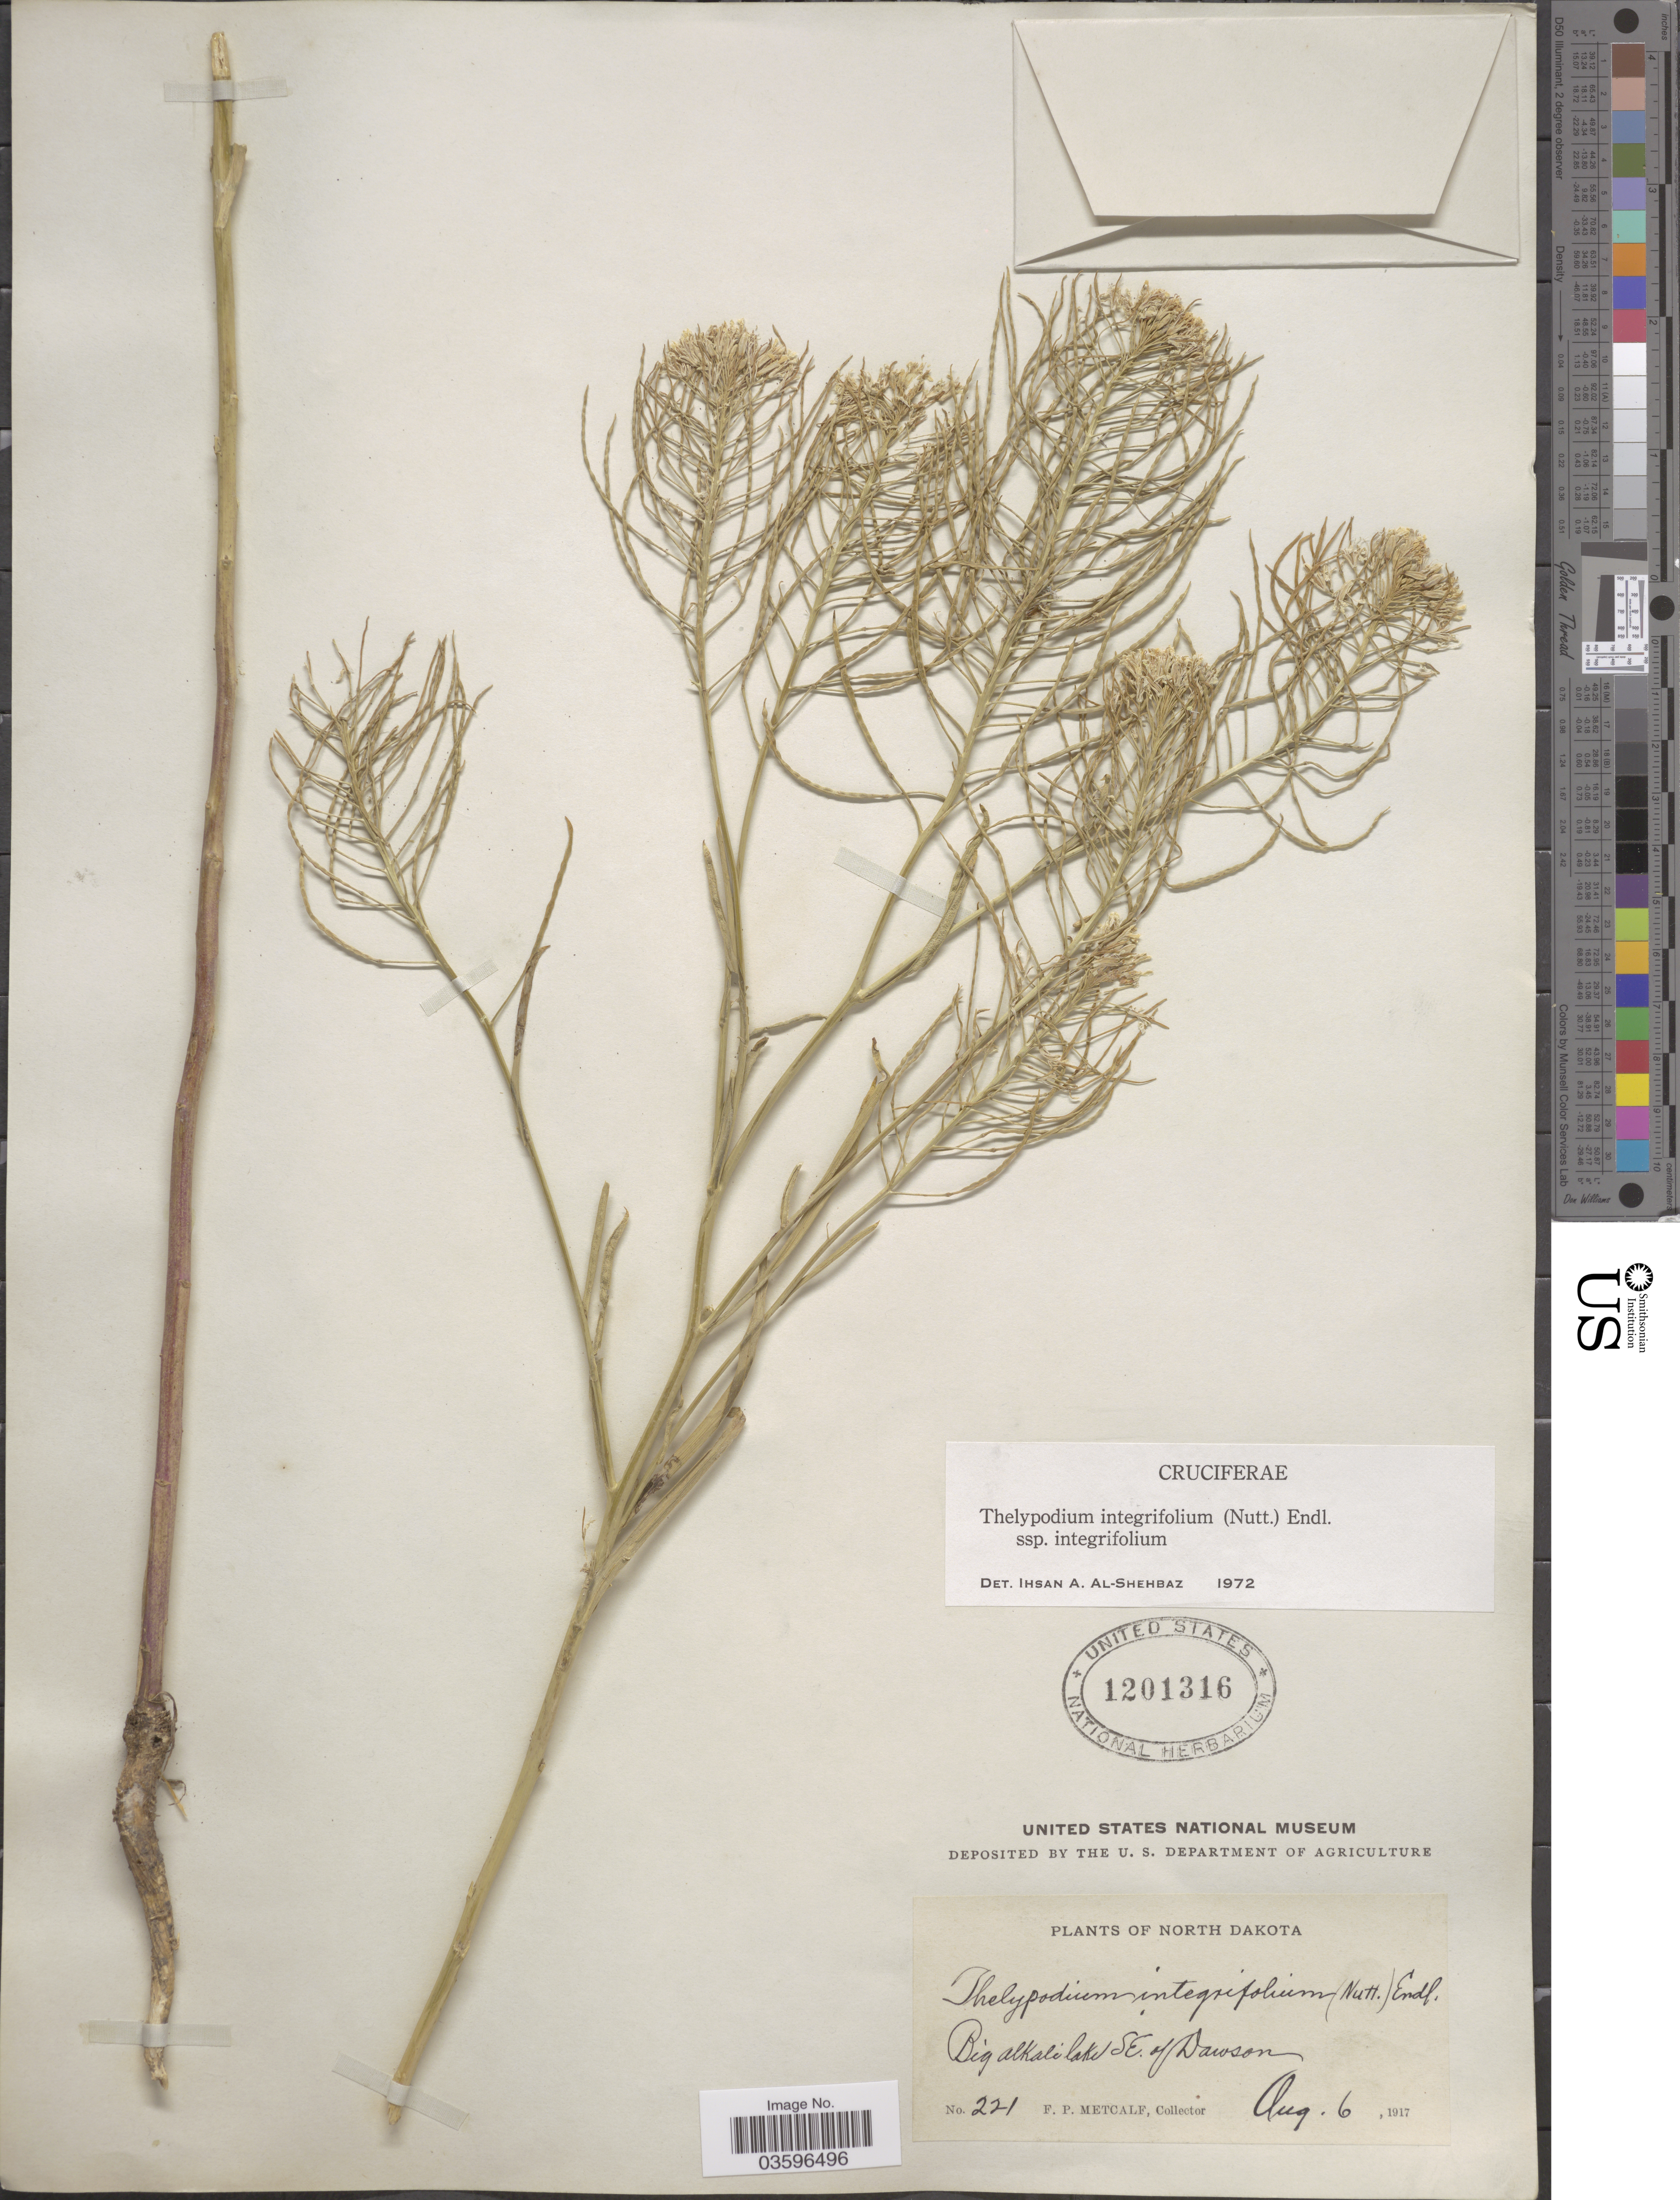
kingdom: Plantae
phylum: Tracheophyta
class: Magnoliopsida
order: Brassicales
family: Brassicaceae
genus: Thelypodium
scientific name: Thelypodium integrifolium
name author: (Nutt.) Endl.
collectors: F. Metcalf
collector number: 221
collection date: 1917-08-06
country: United States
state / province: North Dakota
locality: Big alkali lake SE. of Dawson.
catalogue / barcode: US 1201316